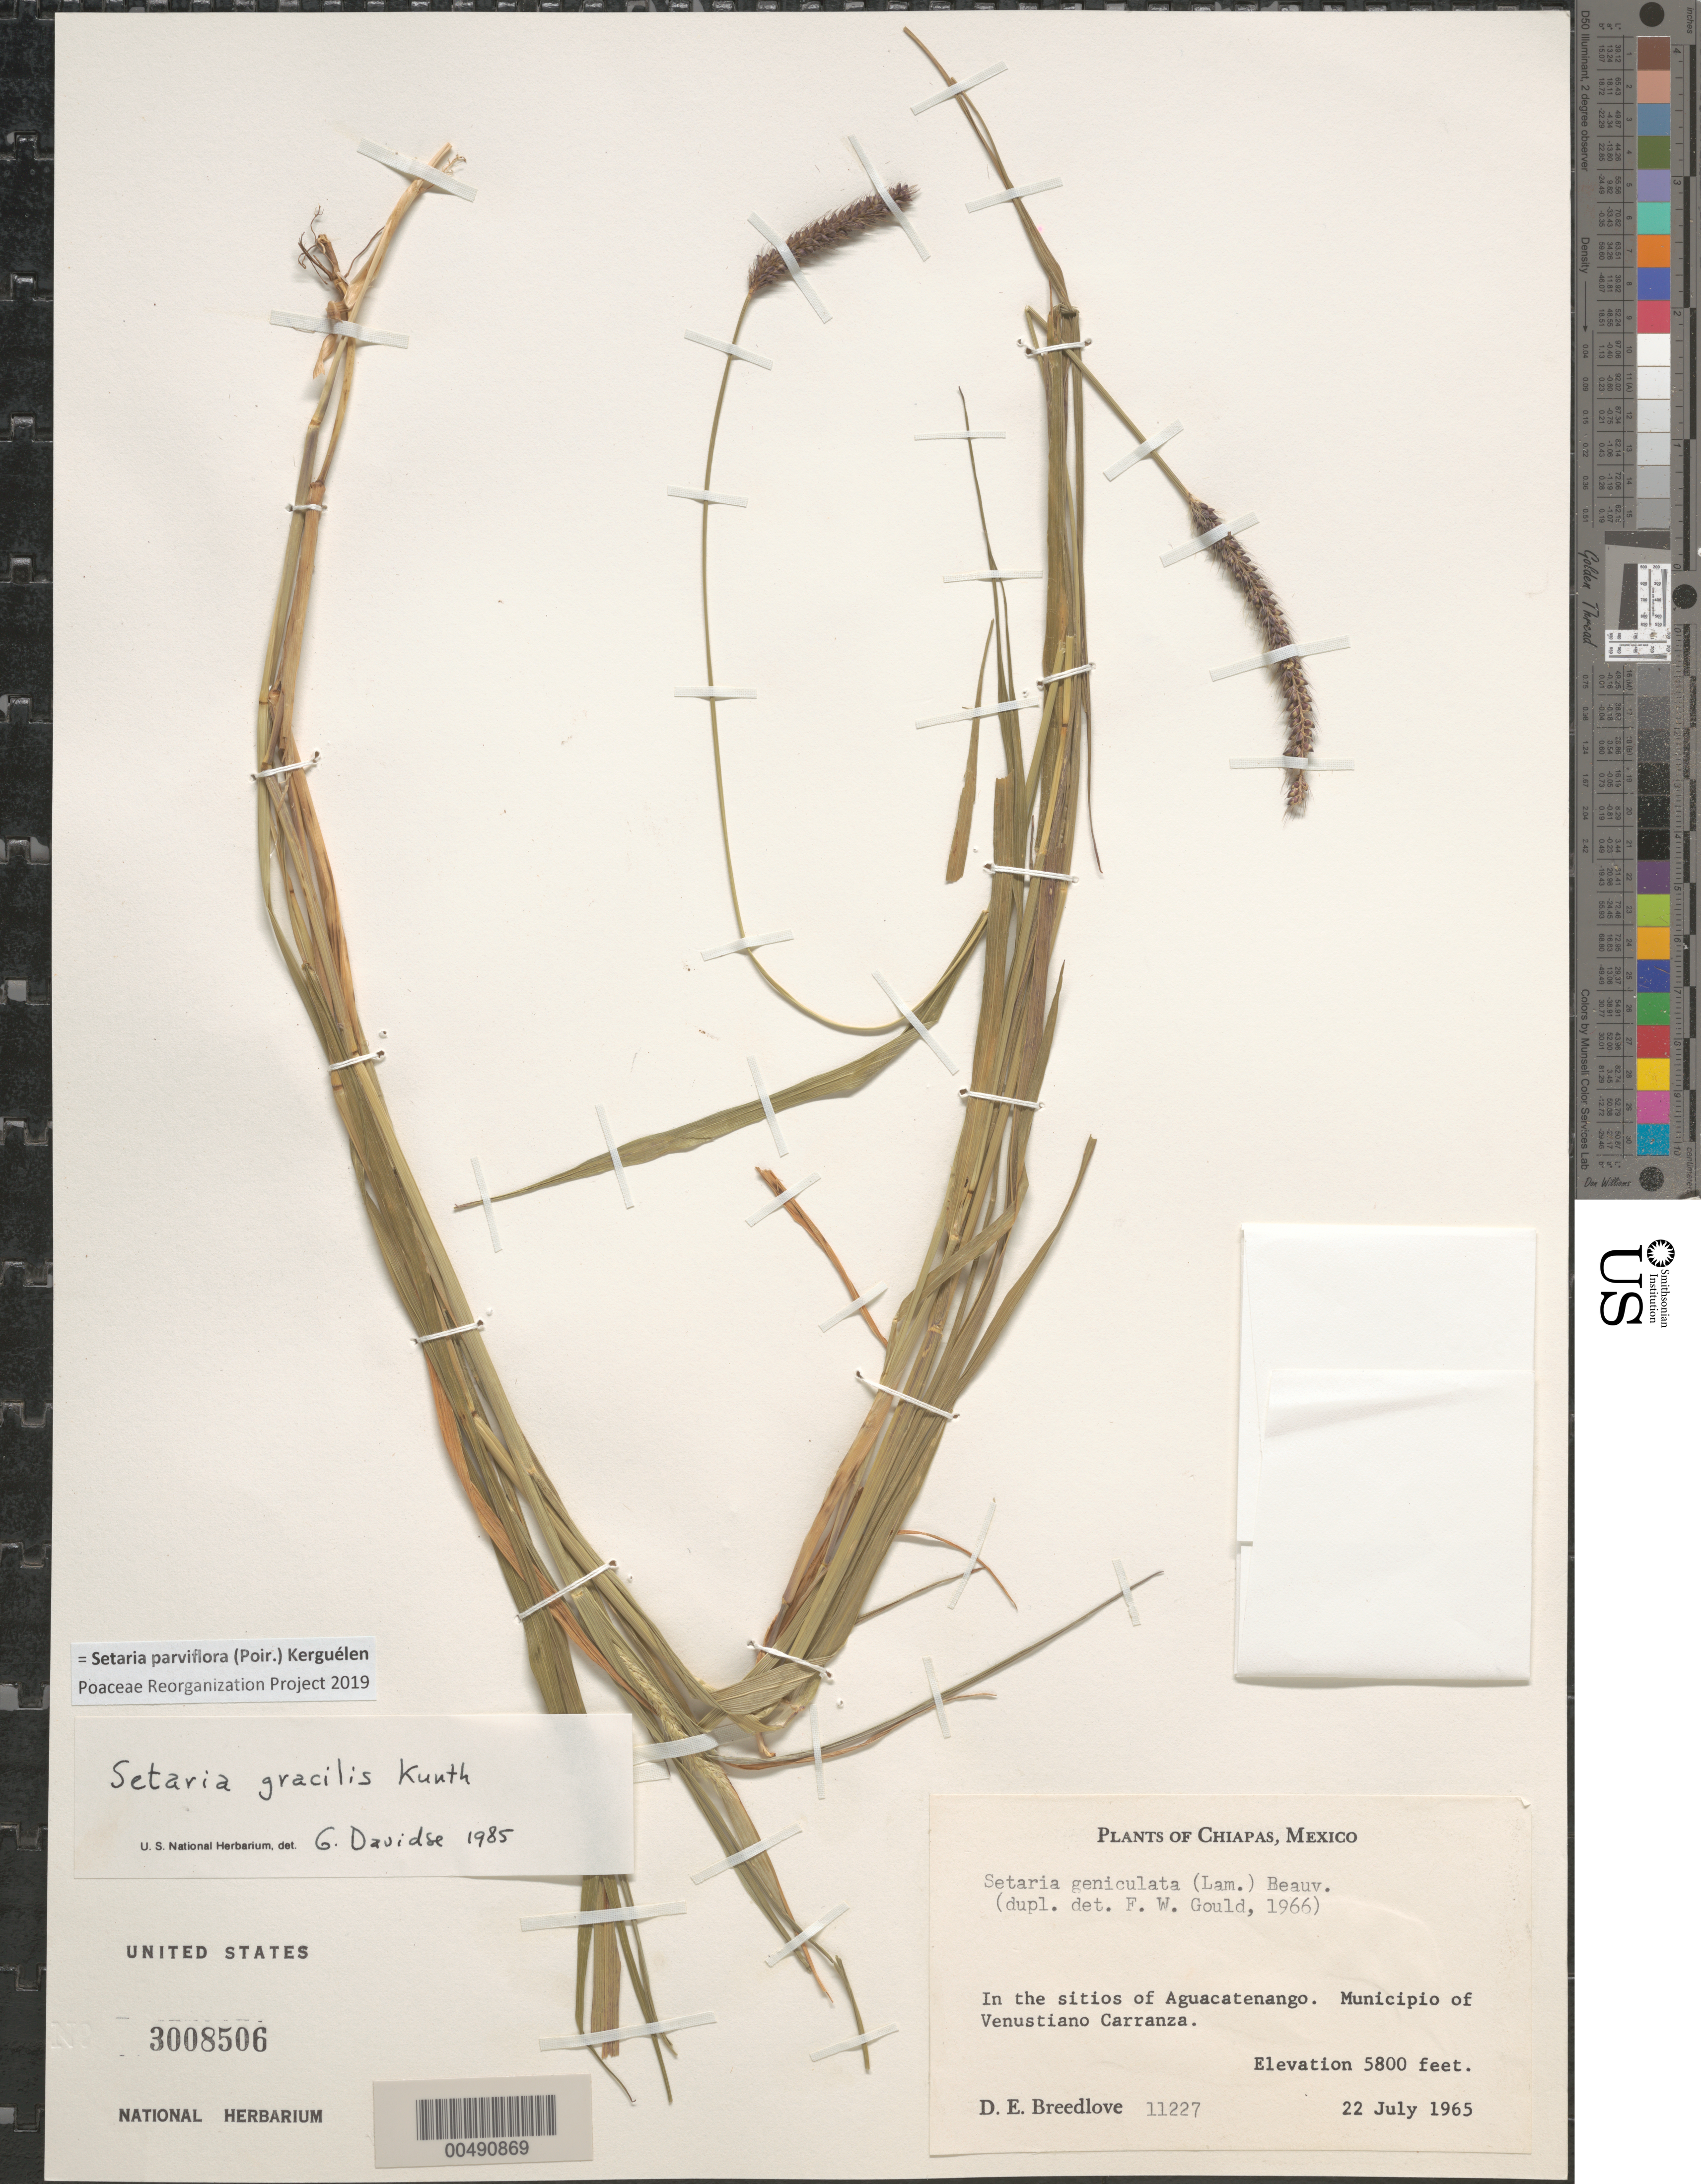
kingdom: Plantae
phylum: Tracheophyta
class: Liliopsida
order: Poales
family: Poaceae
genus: Setaria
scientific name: Setaria parviflora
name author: (Poir.) Kerguélen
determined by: Poaceae Reorganization Project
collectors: D. E. Breedlove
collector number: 11227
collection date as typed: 22 Jul 1965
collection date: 1965-07-22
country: Mexico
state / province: Chiapas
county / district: Venustiano Carranza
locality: In the sitios of Aguacatenango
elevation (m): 1768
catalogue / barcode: US 3008506